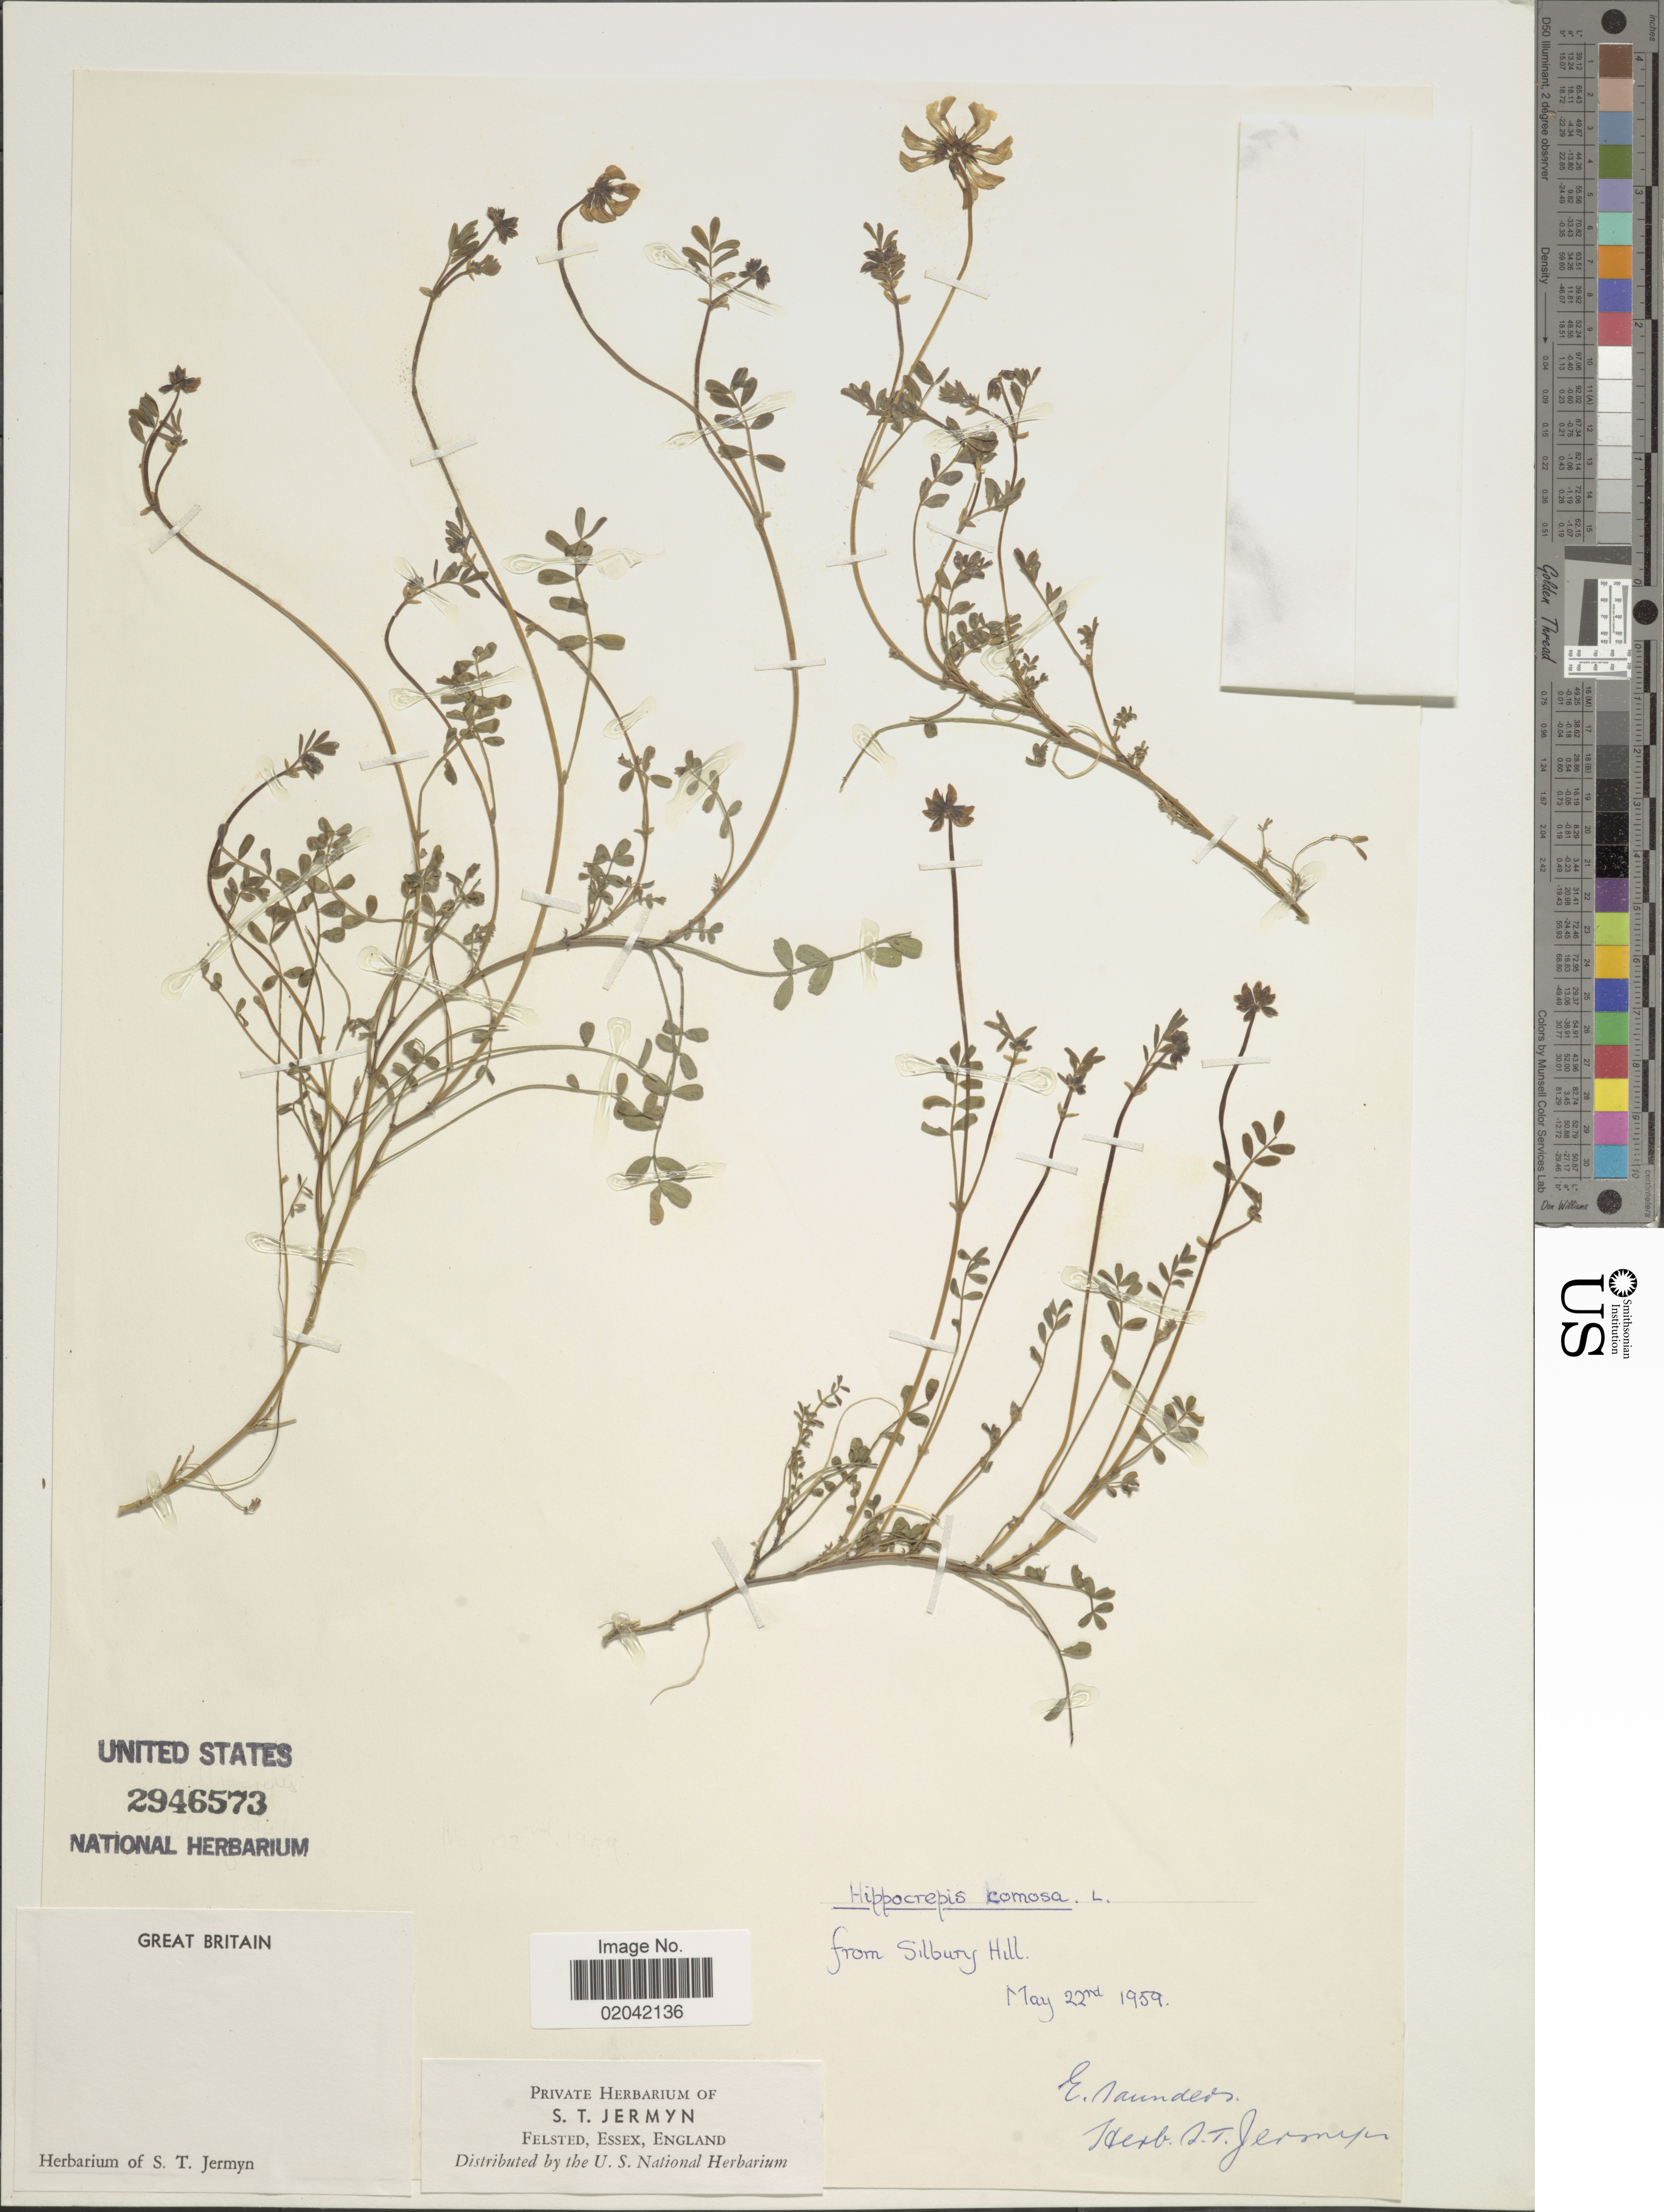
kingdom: Plantae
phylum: Tracheophyta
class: Magnoliopsida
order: Fabales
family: Fabaceae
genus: Hippocrepis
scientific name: Hippocrepis comosa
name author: L.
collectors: E. Saunders & ex herb. S. T. Jermyn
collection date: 1959-05-22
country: United Kingdom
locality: Great Britain. Silbury Hill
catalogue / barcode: US 2946573